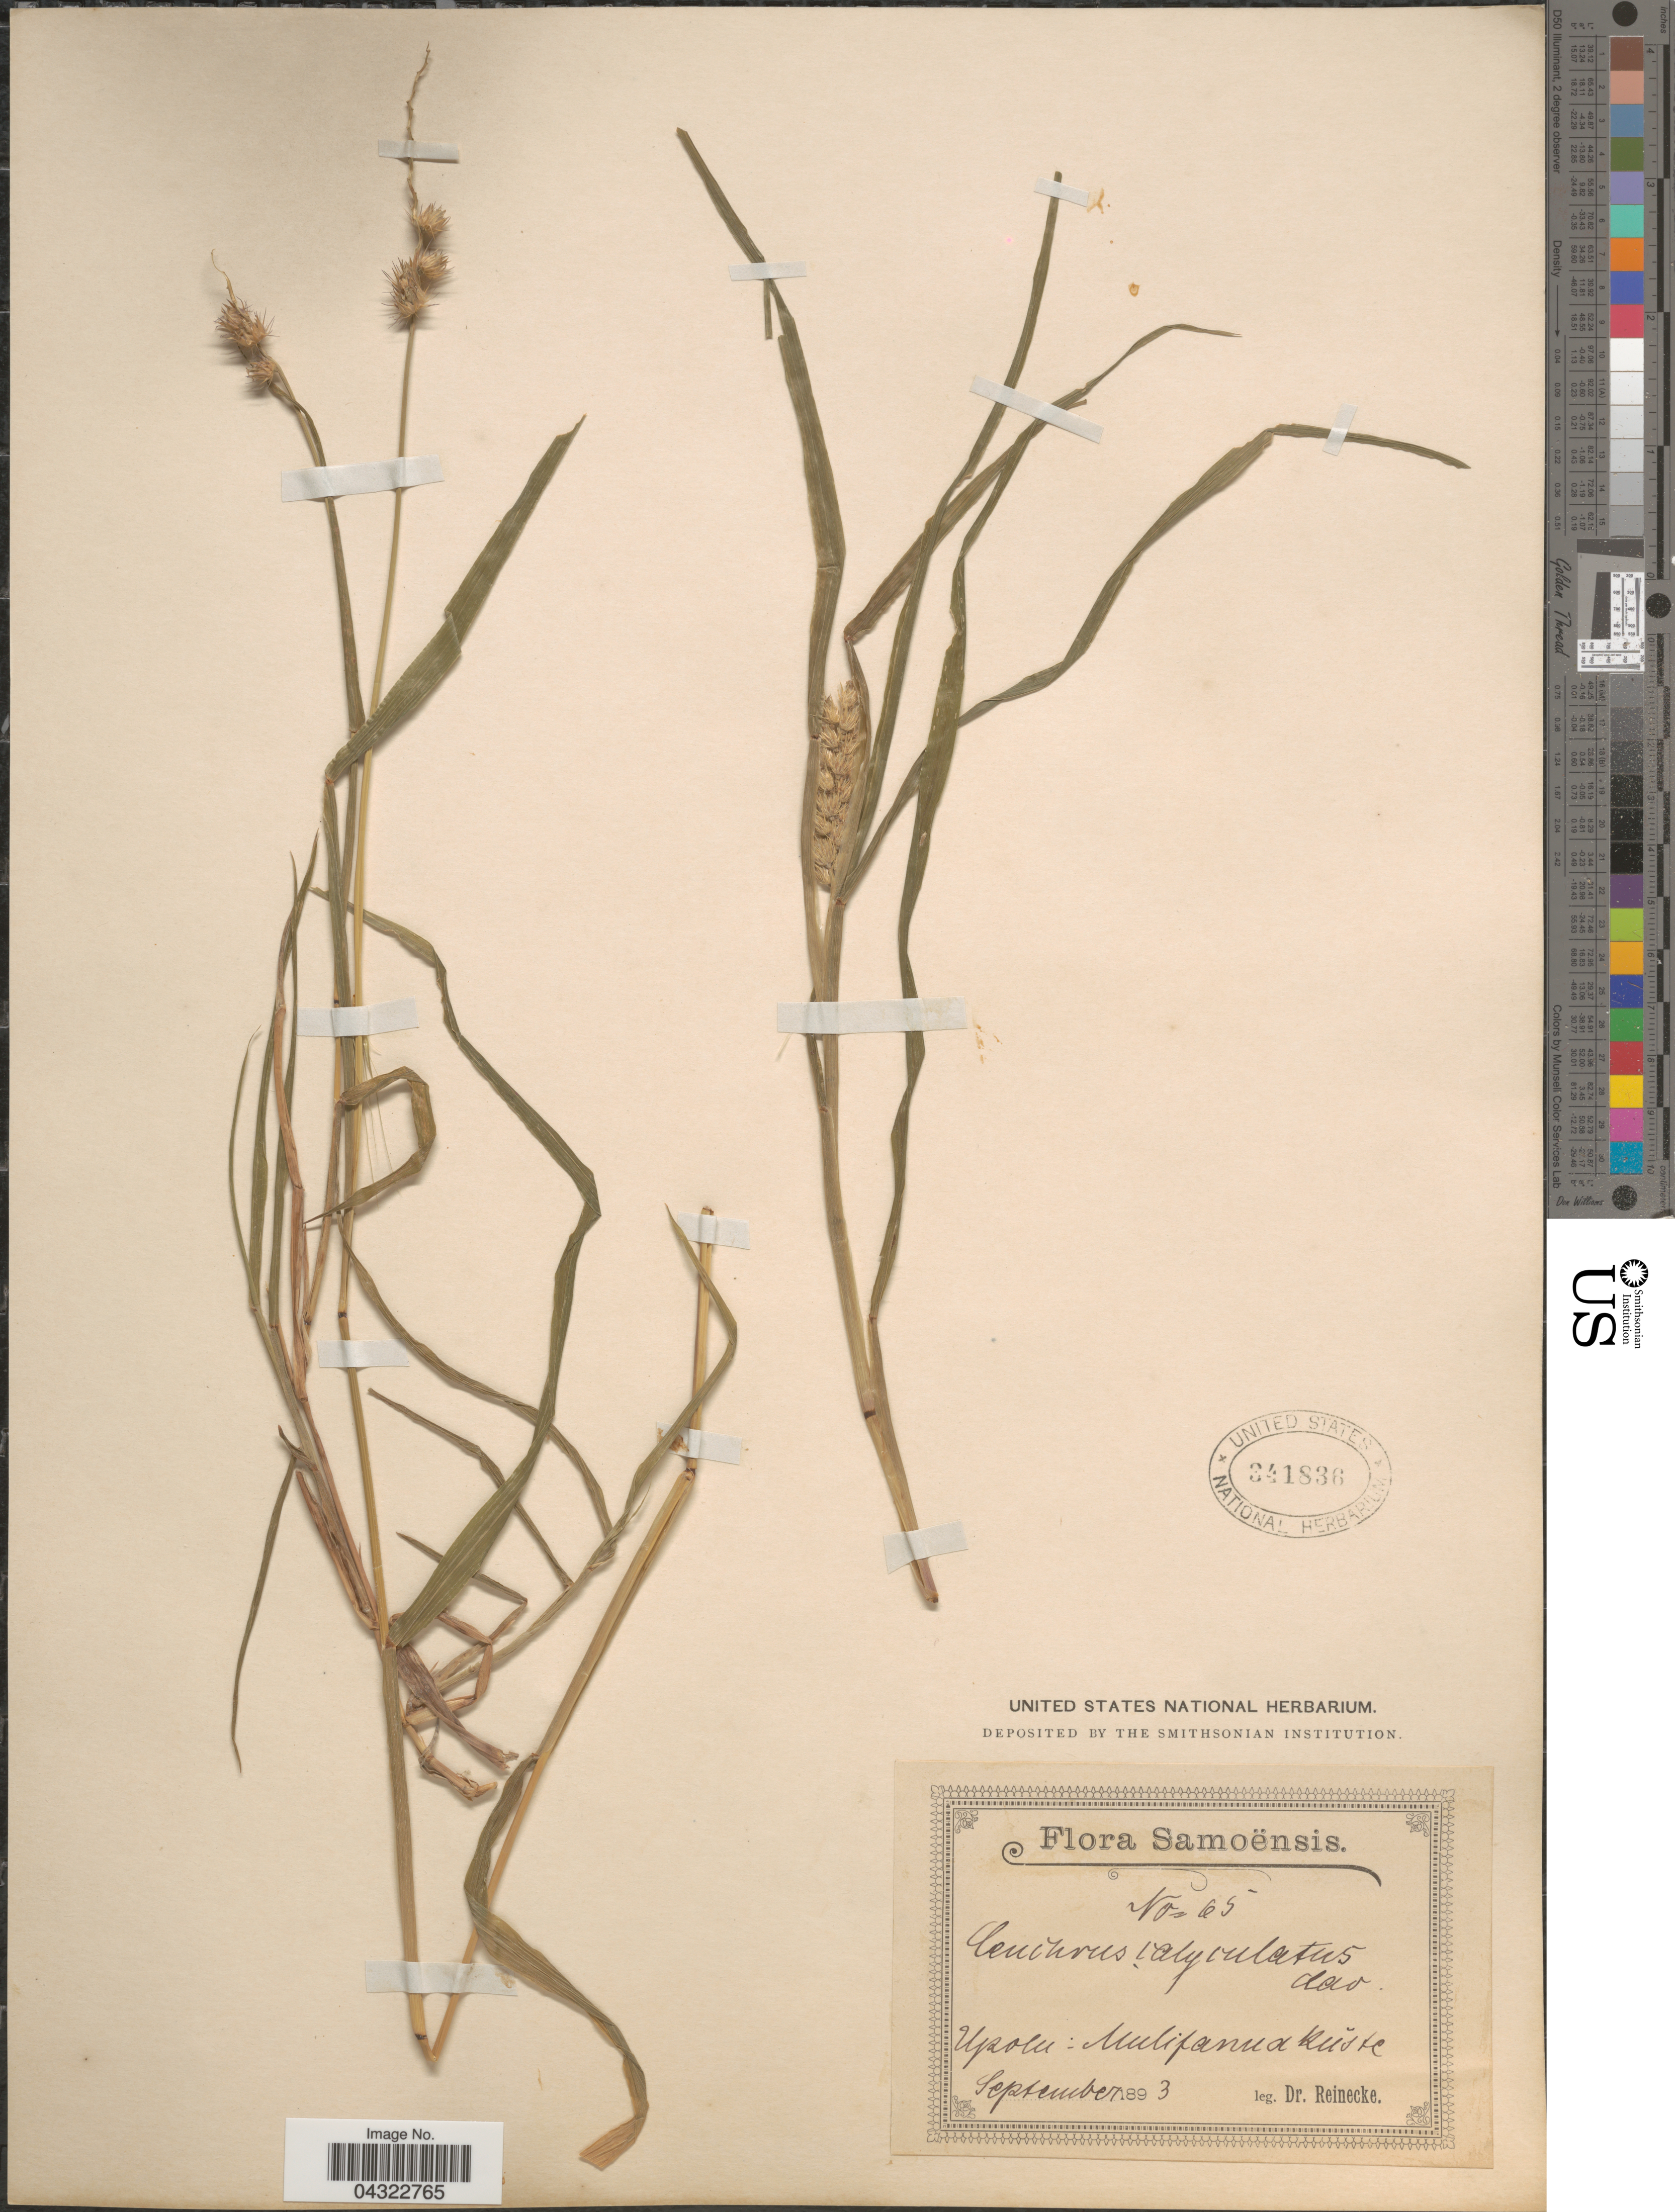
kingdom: Plantae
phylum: Tracheophyta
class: Liliopsida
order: Poales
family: Poaceae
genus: Cenchrus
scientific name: Cenchrus echinatus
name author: L.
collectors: -- Reinecke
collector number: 65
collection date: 1893-09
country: Samoa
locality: Samoënsis. Upolu : Mulifanua küste.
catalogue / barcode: US 341836